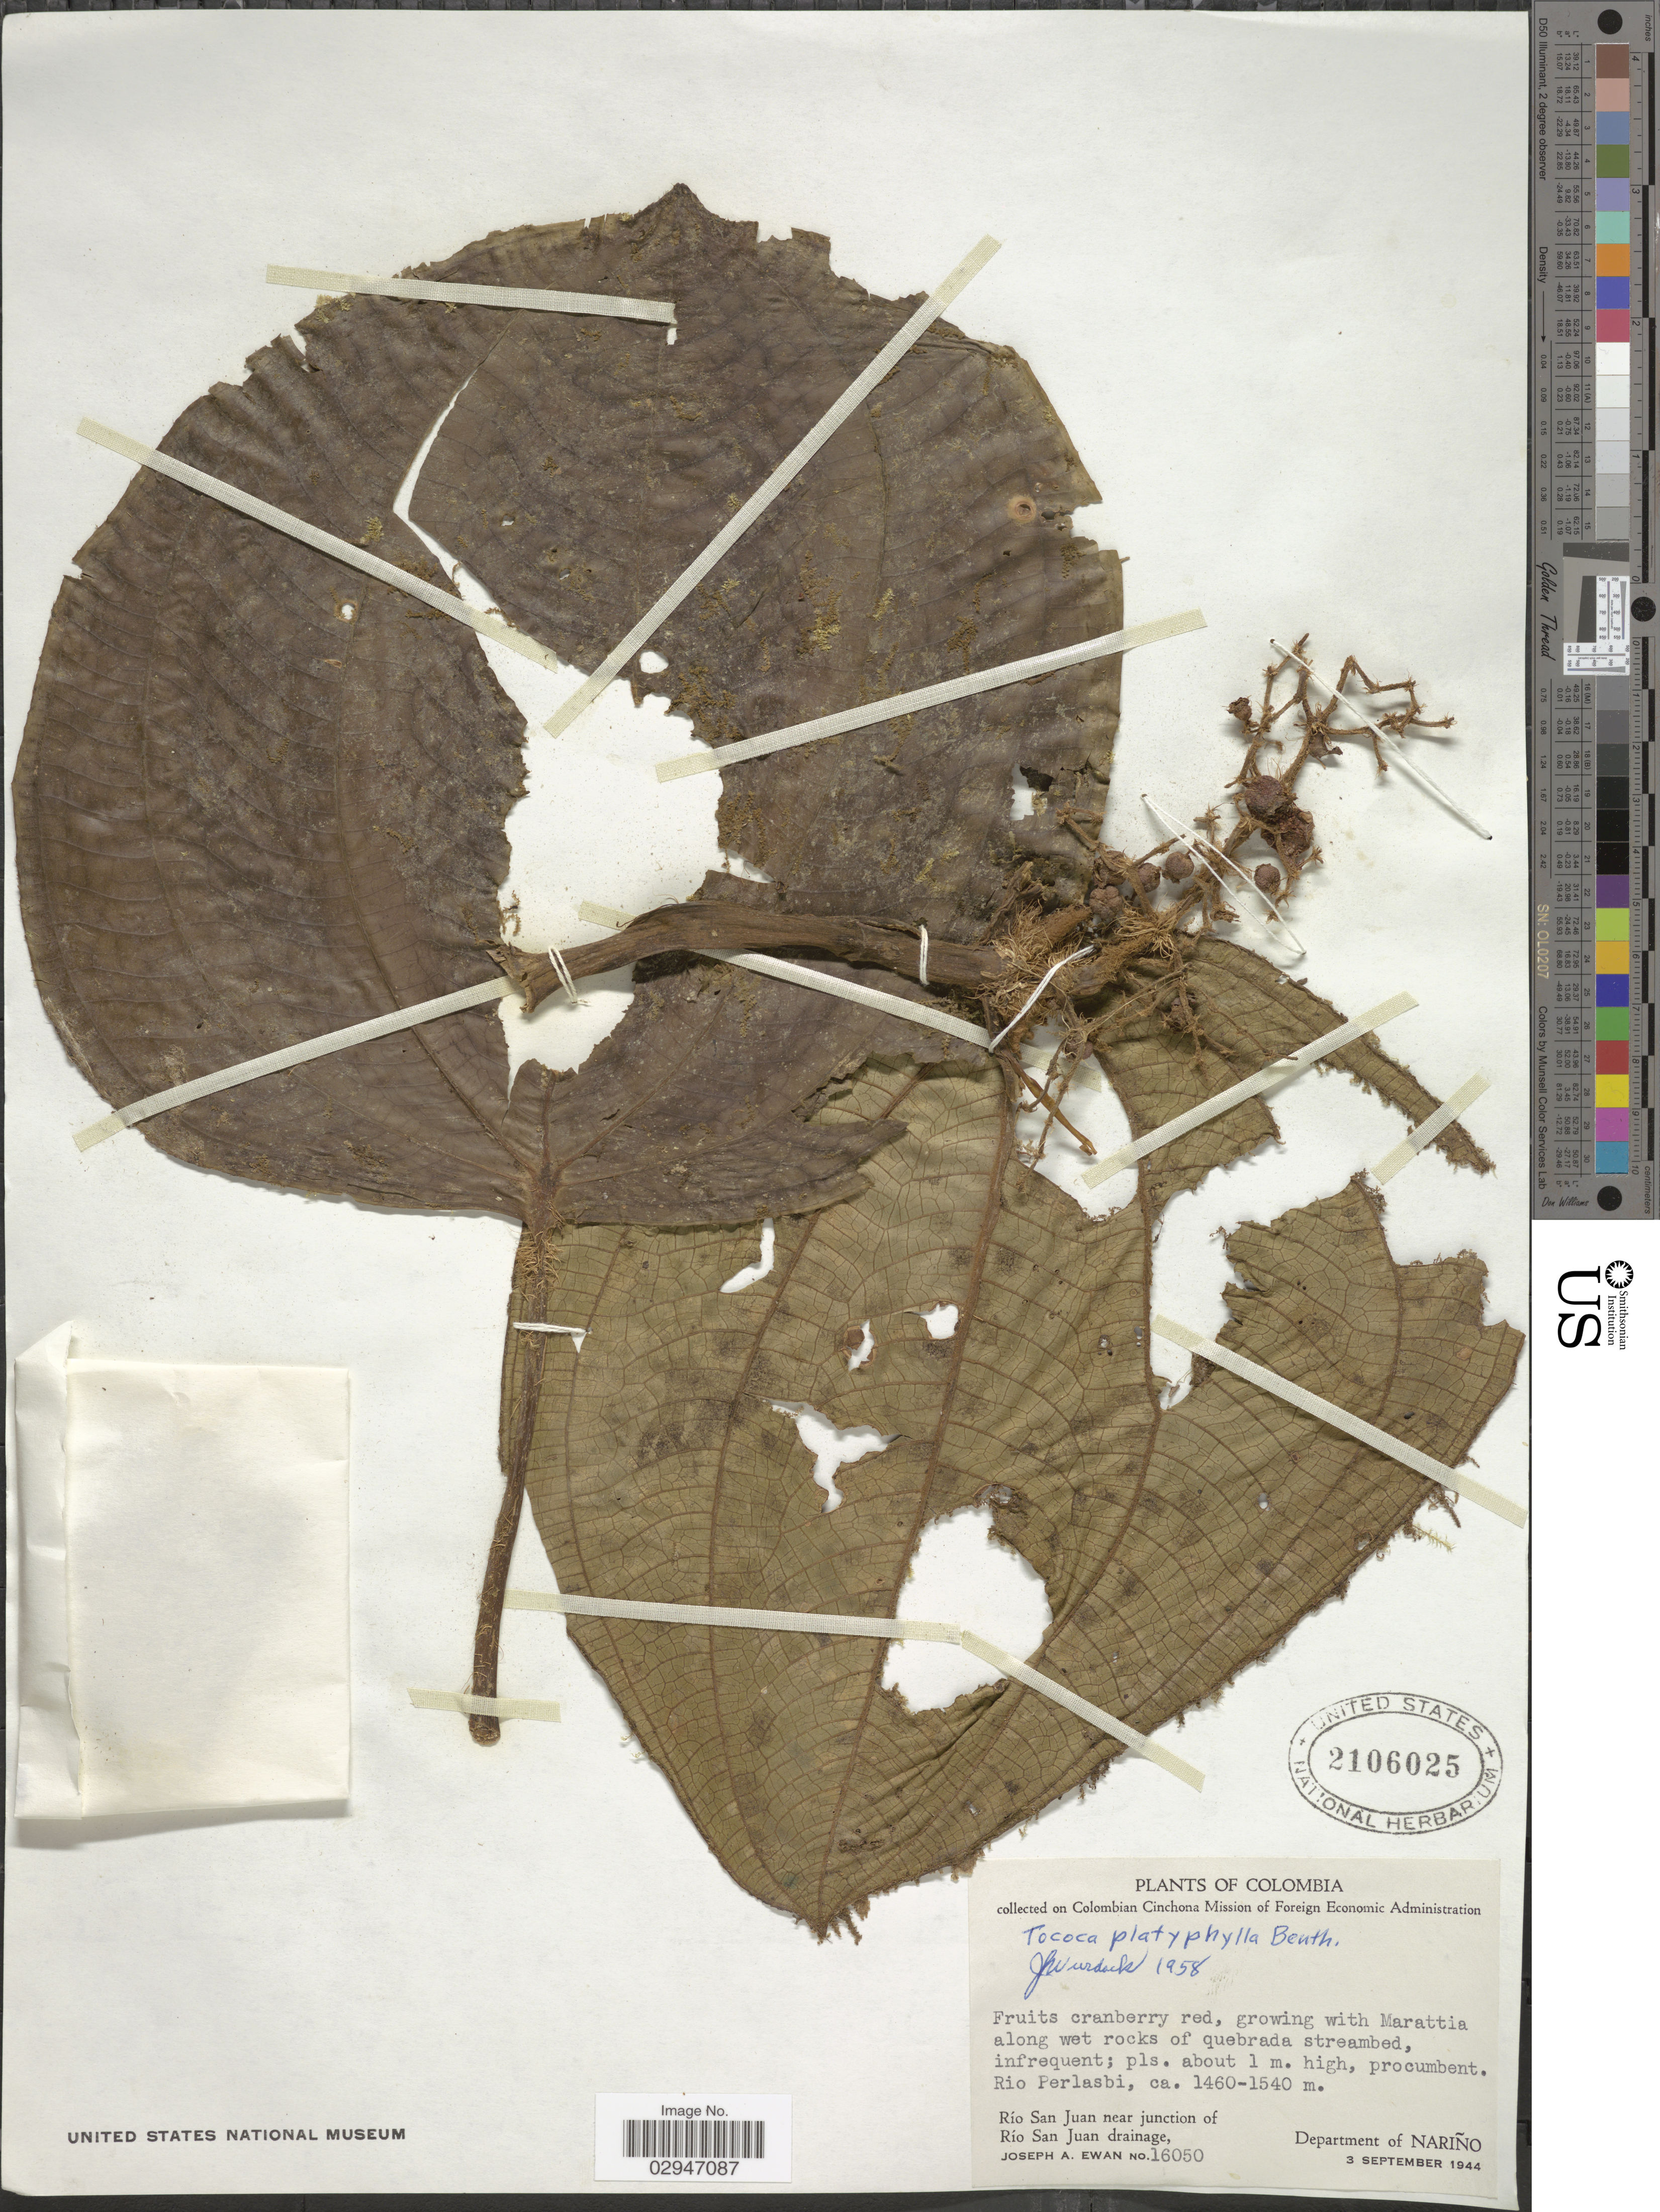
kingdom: Plantae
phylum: Tracheophyta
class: Magnoliopsida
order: Myrtales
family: Melastomataceae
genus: Tococa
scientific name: Tococa platyphylla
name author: Benth.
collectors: J. A. Ewan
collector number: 16050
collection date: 1944-09-03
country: Colombia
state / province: Nariño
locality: Rio Perlasbi. Río San Juan near junction of Río San Juan drainage, Department of Nariño.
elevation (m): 1460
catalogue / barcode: US 2106025